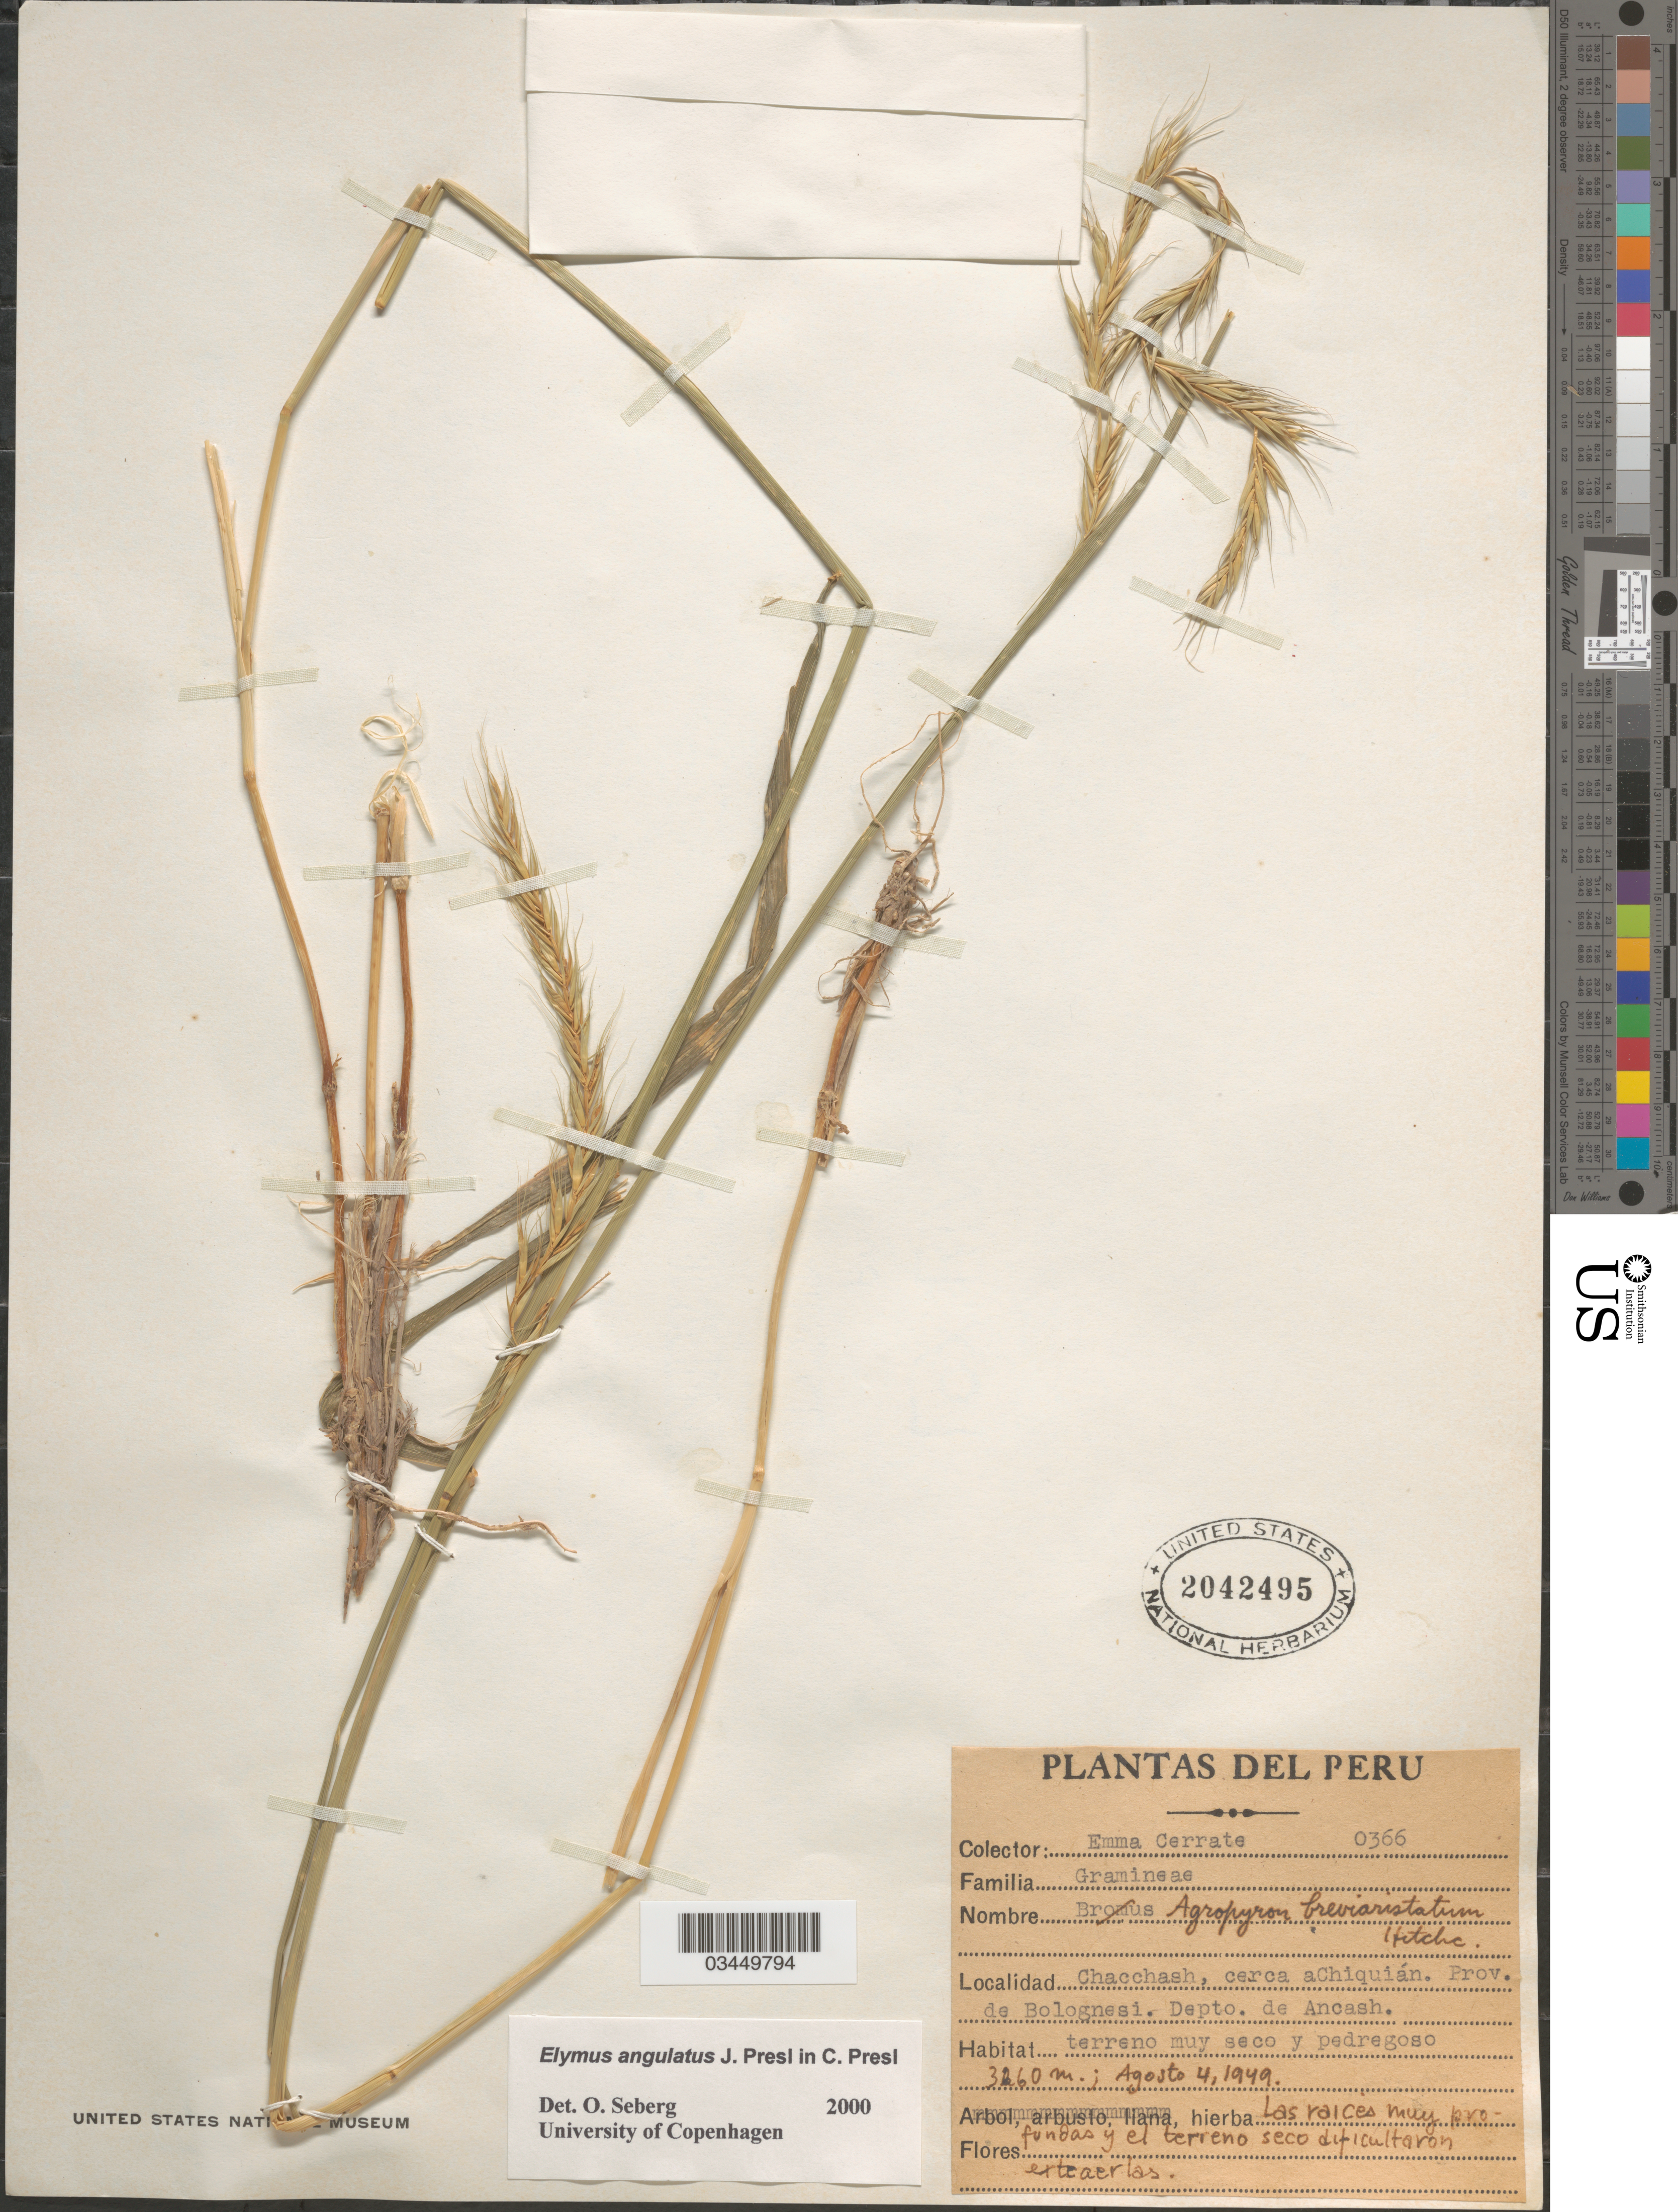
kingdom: Plantae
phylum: Tracheophyta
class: Liliopsida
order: Poales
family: Poaceae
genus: Elymus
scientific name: Elymus angulatus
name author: J. Presl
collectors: E. Cerrate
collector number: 0366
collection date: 1949-08-04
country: Peru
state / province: Ancash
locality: Chacchash, cerca aChiquián. Prov. de Bolognesi. Depto. de Ancash.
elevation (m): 3260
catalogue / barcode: US 2042495